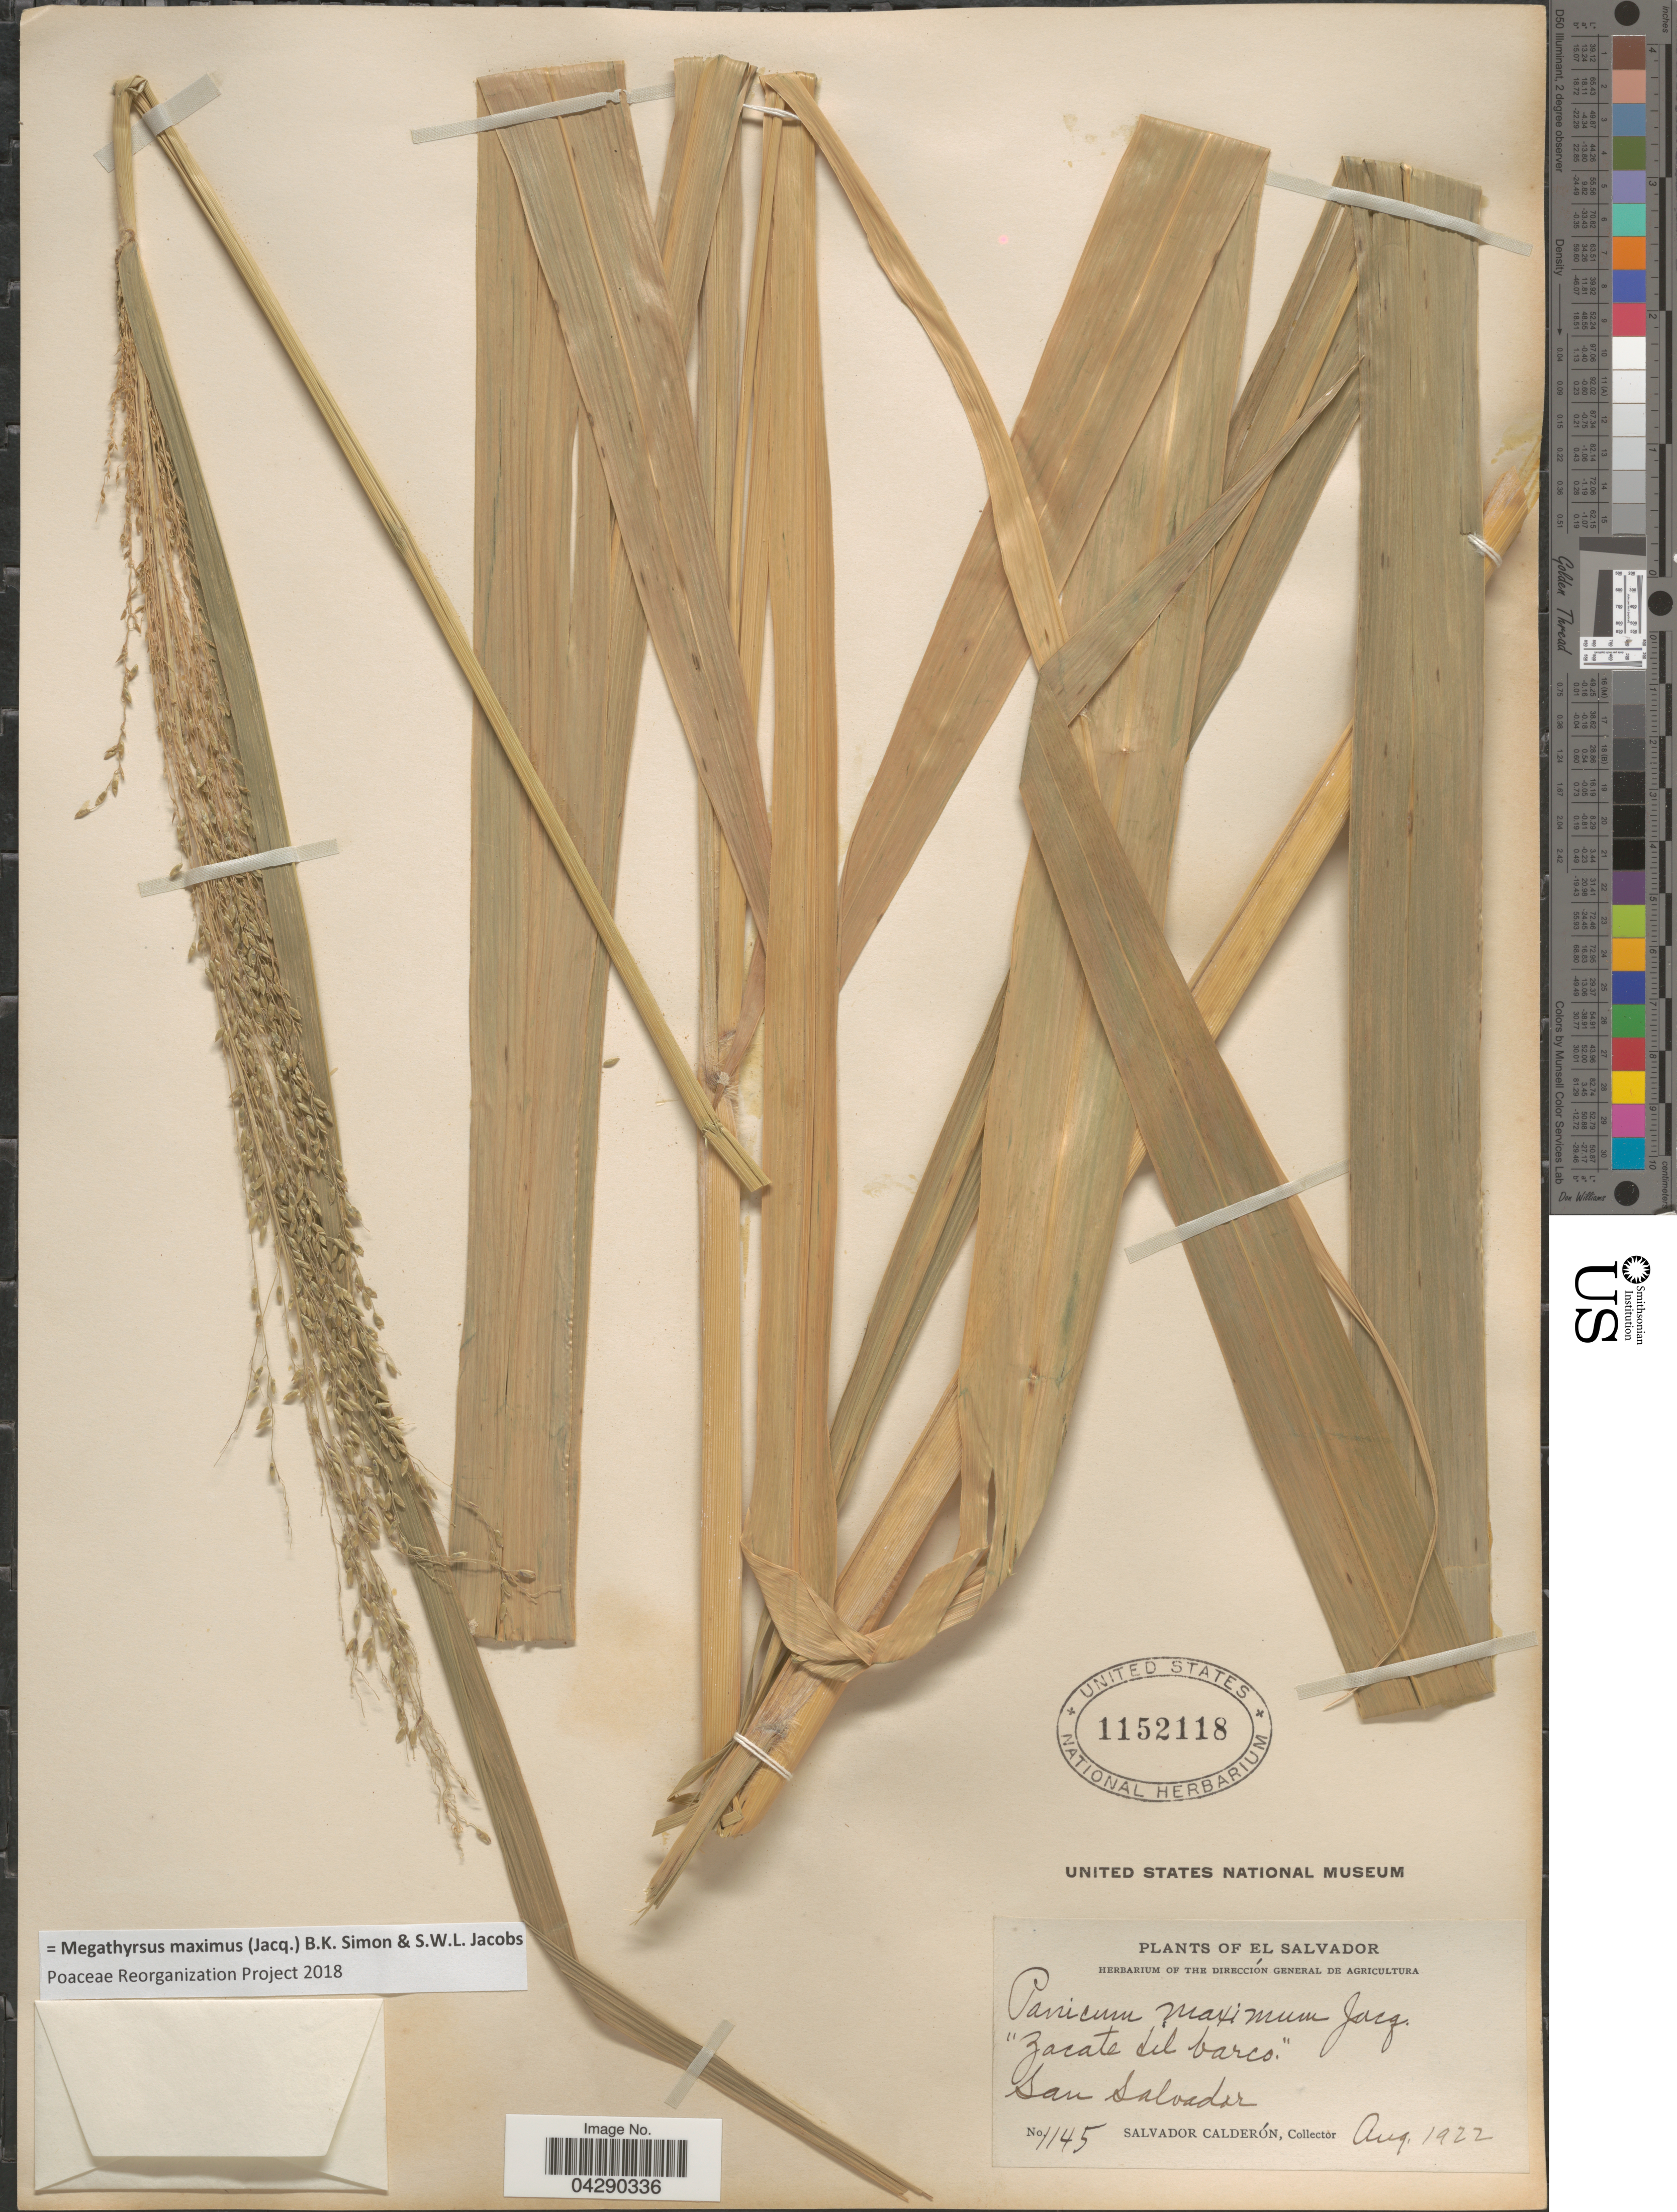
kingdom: Plantae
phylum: Tracheophyta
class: Liliopsida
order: Poales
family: Poaceae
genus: Megathyrsus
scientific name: Megathyrsus maximus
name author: (Jacq.) B.K. Simon & S.W.L. Jacobs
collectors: S. Calderón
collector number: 1145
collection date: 1922-08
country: El Salvador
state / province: San Salvador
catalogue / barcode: US 1152118